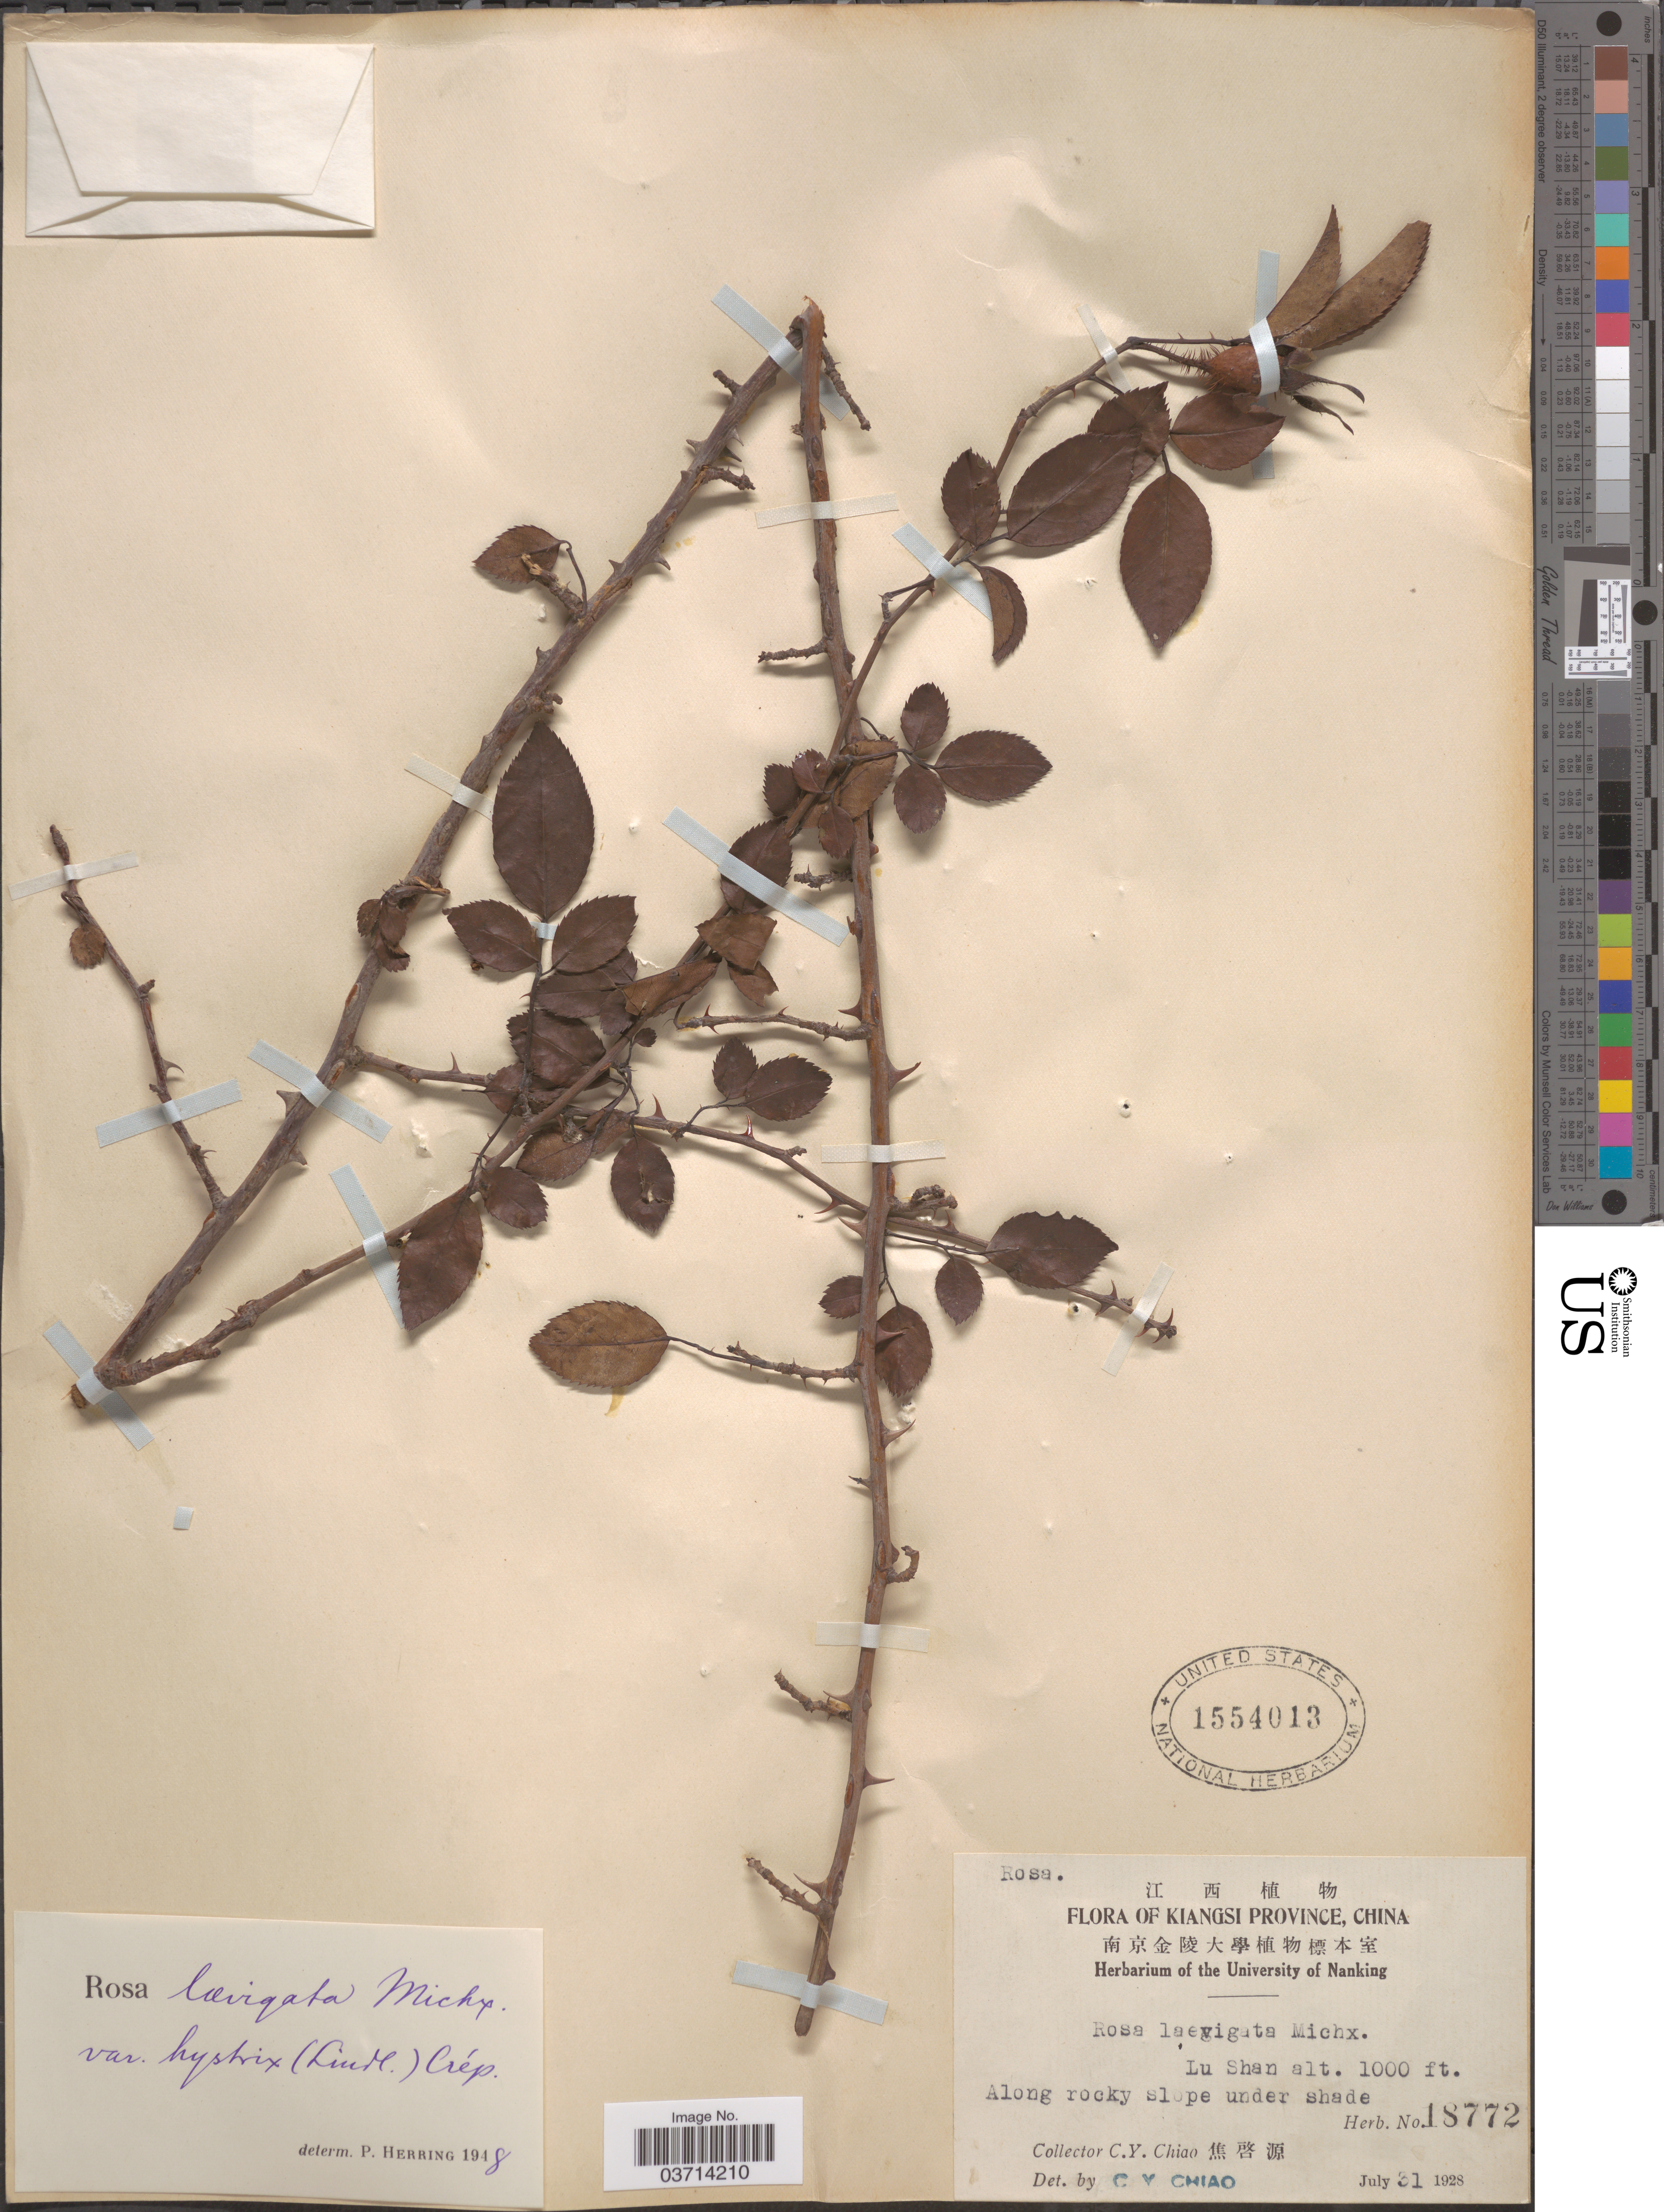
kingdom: Plantae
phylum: Tracheophyta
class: Magnoliopsida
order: Rosales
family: Rosaceae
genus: Rosa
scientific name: Rosa laevigata var. hystrix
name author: (Lindl.) Crép.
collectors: C. Y. Chiao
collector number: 18772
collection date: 1928-07-31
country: China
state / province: Jiangxi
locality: Kiangsi Province. Lu Shan.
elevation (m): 305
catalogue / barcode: US 1554013